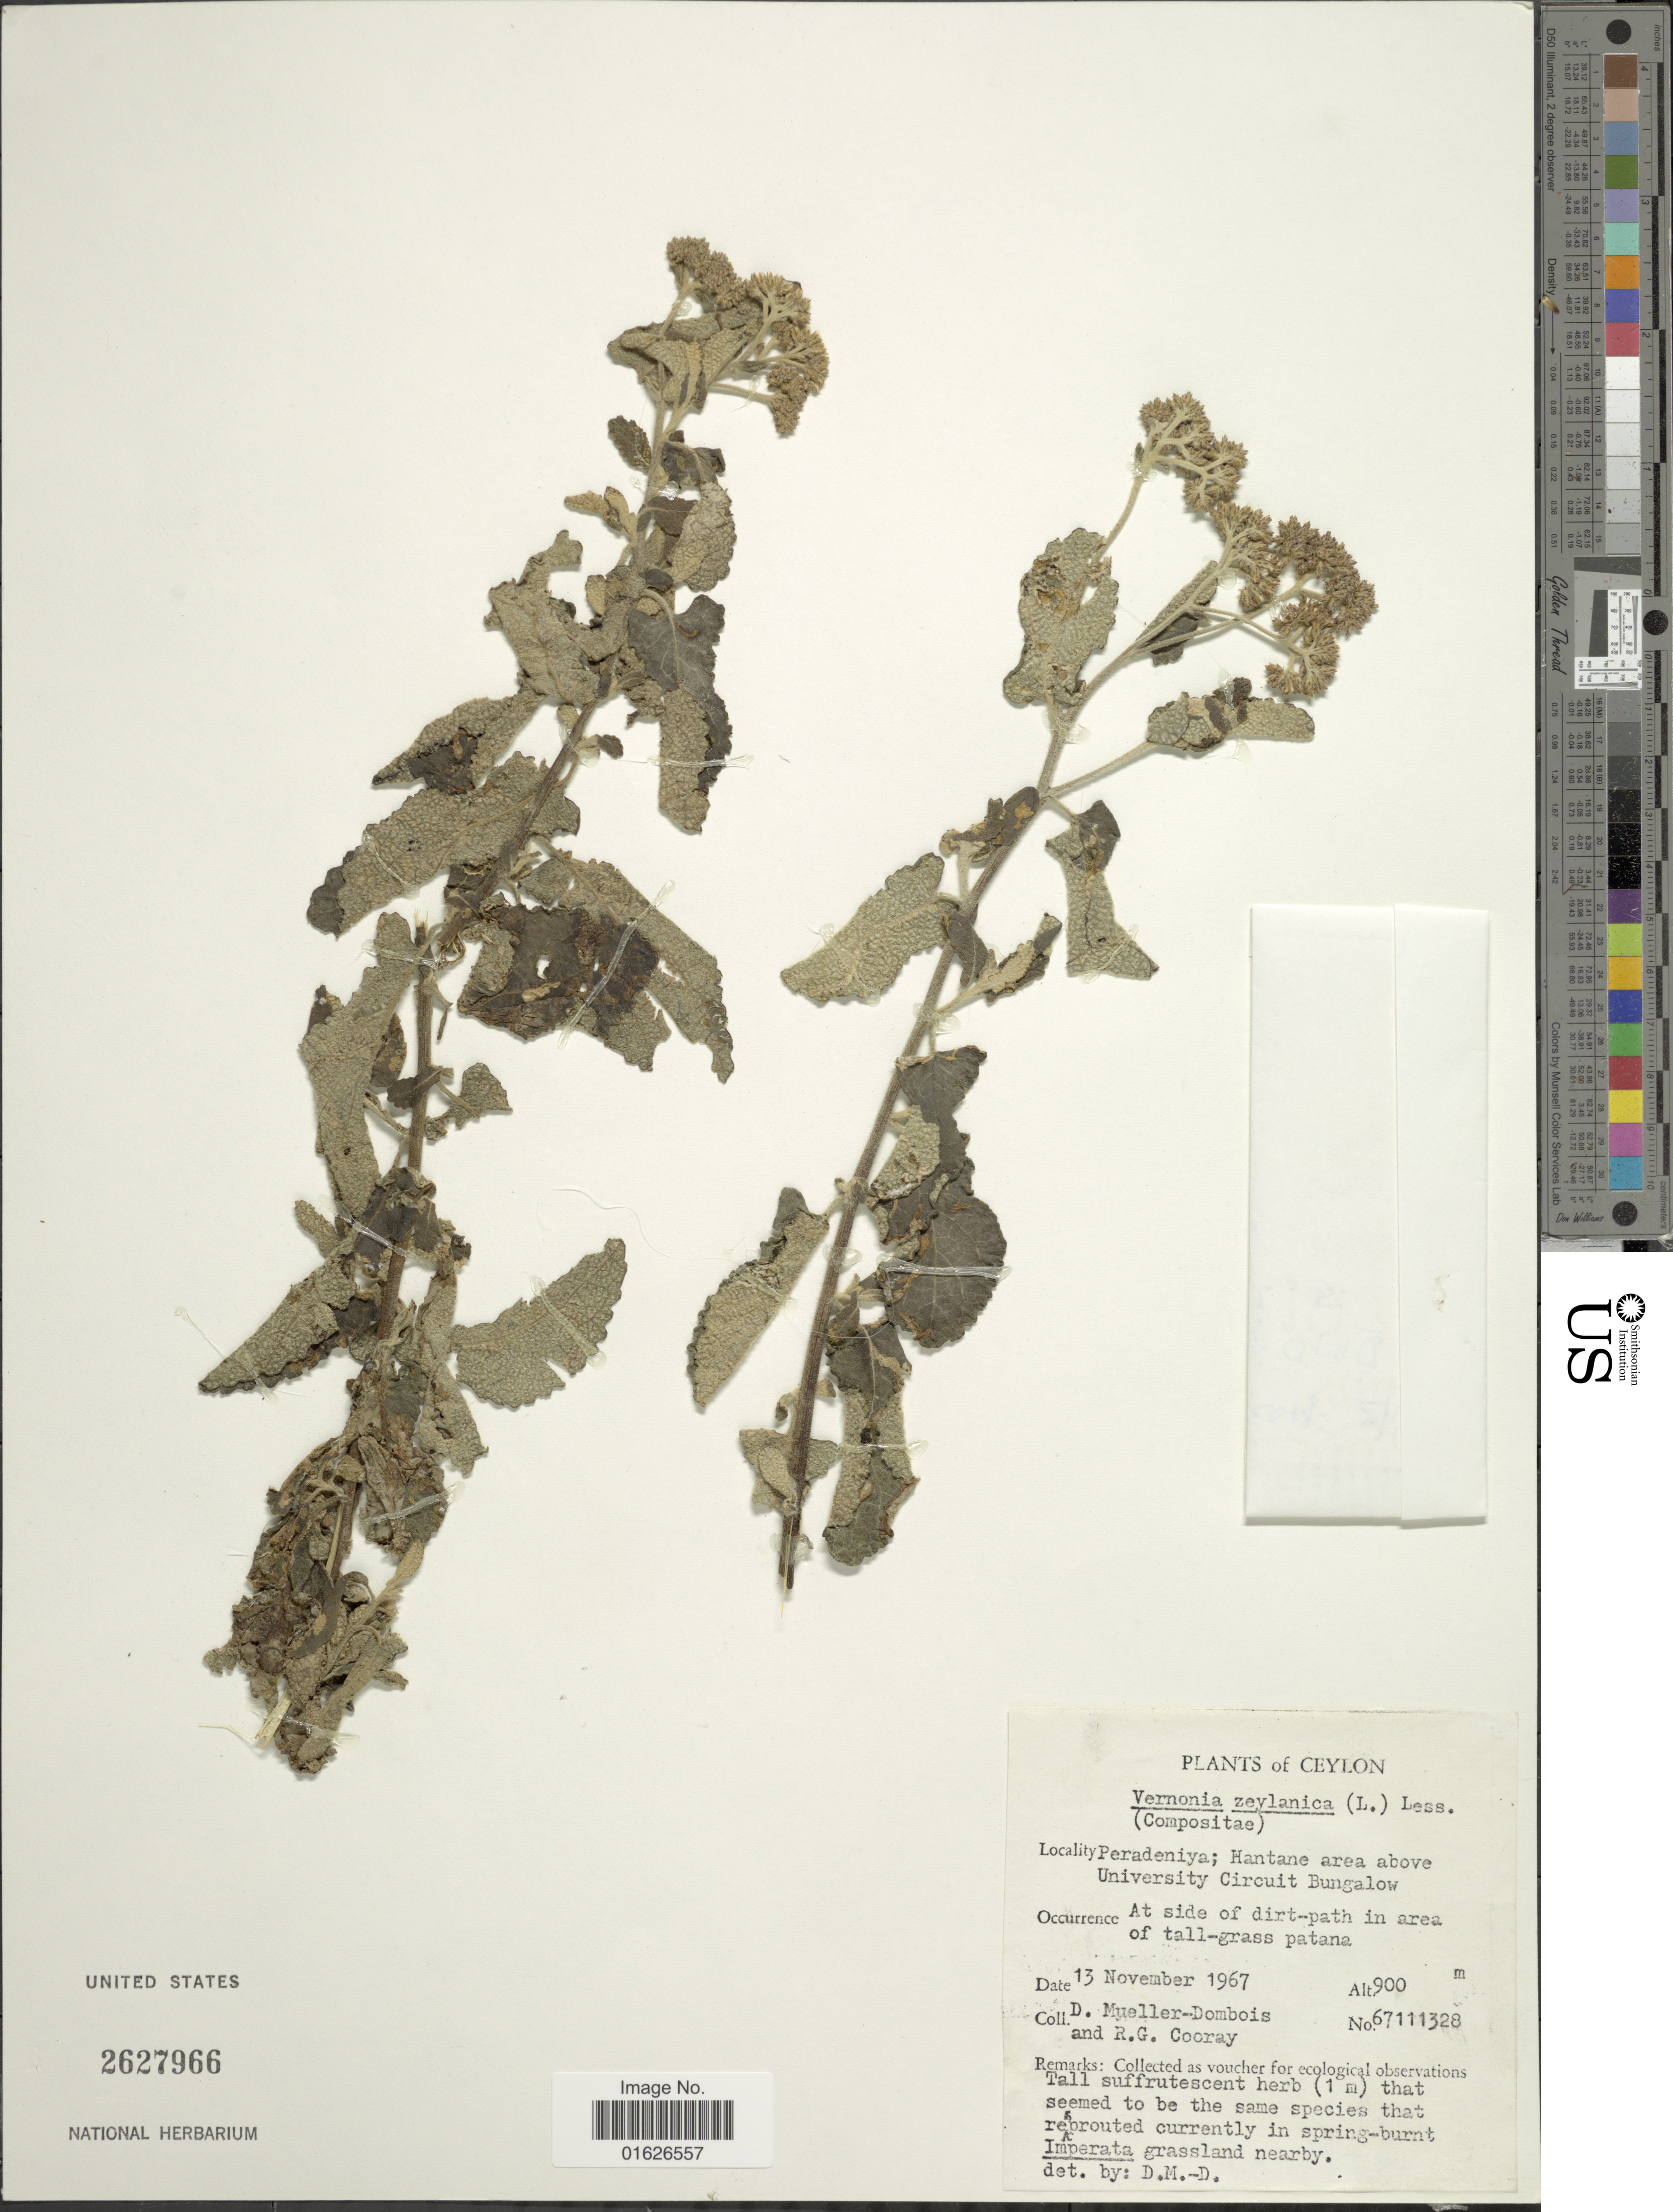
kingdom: Plantae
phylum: Tracheophyta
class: Magnoliopsida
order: Asterales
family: Asteraceae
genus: Jeffreycia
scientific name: Jeffreycia zeylanica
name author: (L.) H. Rob.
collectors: D. Meuller-Dombois & R. Cooray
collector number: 67111328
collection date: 1967-11-13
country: Sri Lanka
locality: Ceylon, Peradeniya; Hantane area above University Circuit Bungalow.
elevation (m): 900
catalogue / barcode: US 2627966